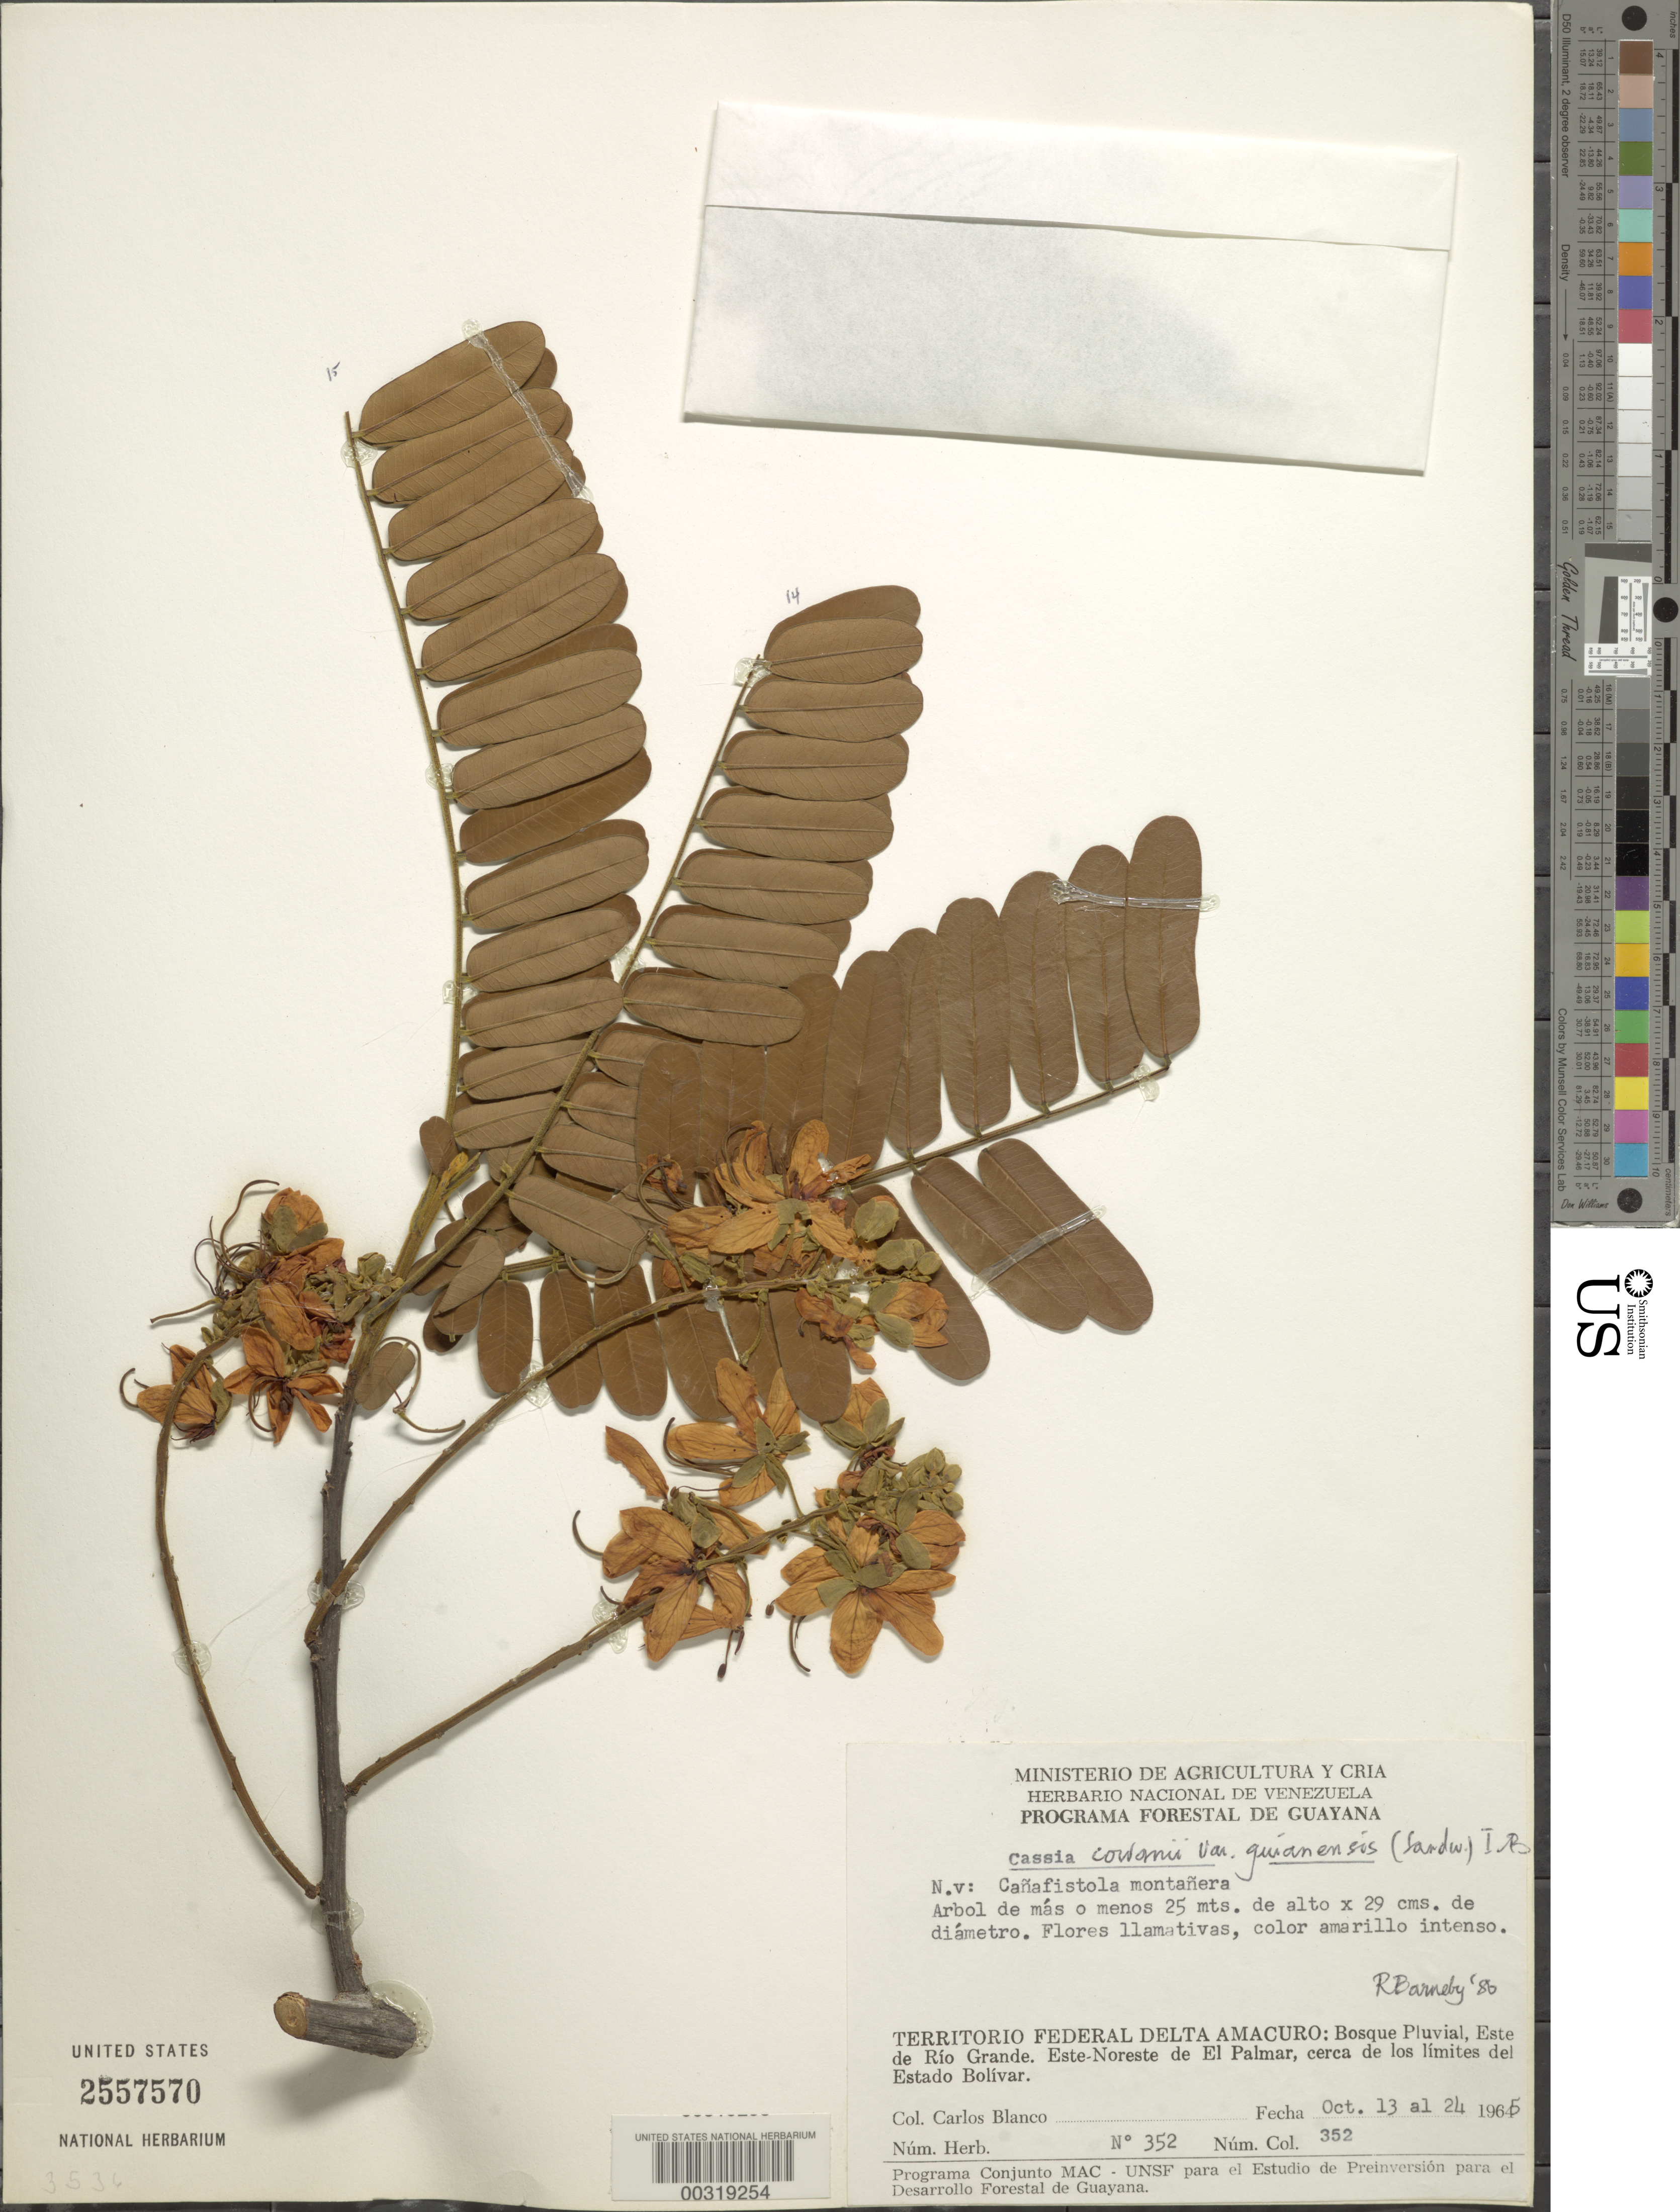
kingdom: Plantae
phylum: Tracheophyta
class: Magnoliopsida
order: Fabales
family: Fabaceae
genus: Cassia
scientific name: Cassia cowanii var. guianensis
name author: (Sandwith) H.S. Irwin & Barneby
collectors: C. A. Blanco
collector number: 352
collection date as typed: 13 Oct 1965 to 24 Oct 1965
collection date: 1965-10-13/1965-10-24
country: Venezuela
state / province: Delta Amacuro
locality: E of rio grand; ene of el palmar, near the boundaries of the state of bolivar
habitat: Rain forest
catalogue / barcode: US 2557570